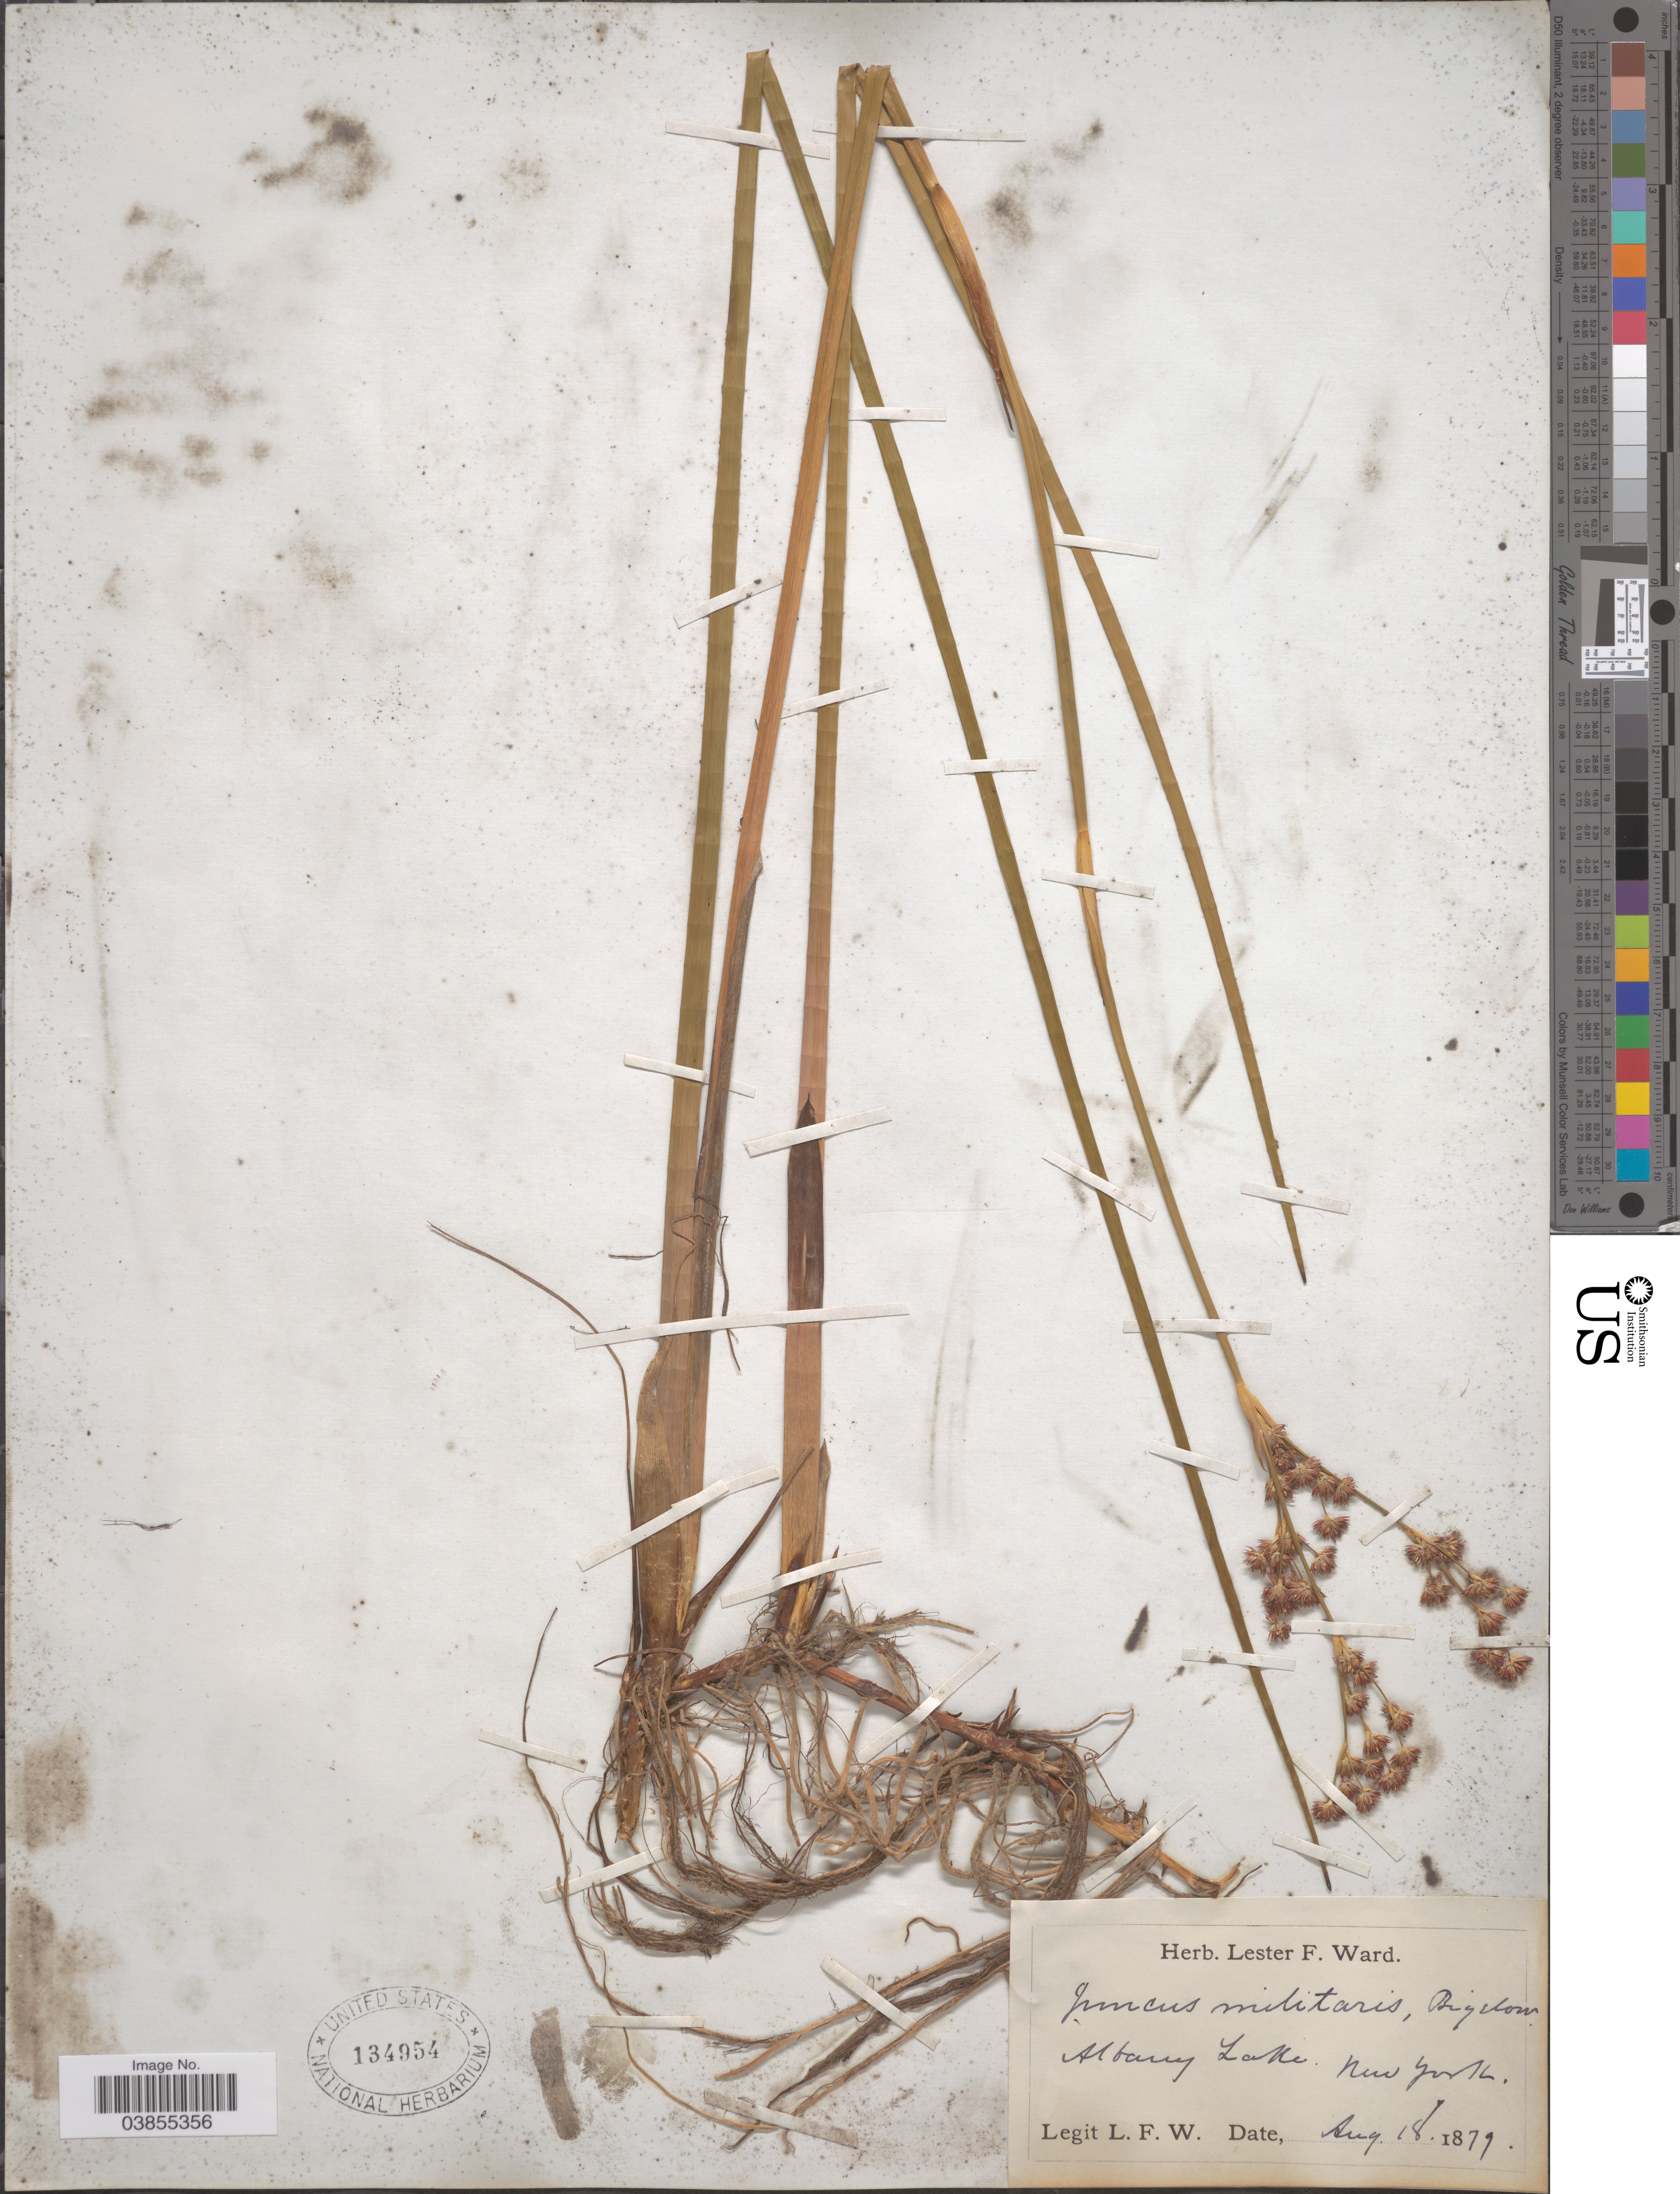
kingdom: Plantae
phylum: Tracheophyta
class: Liliopsida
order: Poales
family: Juncaceae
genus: Juncus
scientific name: Juncus militaris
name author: Bigelow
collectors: L. F. Ward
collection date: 1879-08-18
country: United States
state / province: New York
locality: Albany Lake.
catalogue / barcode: US 134954